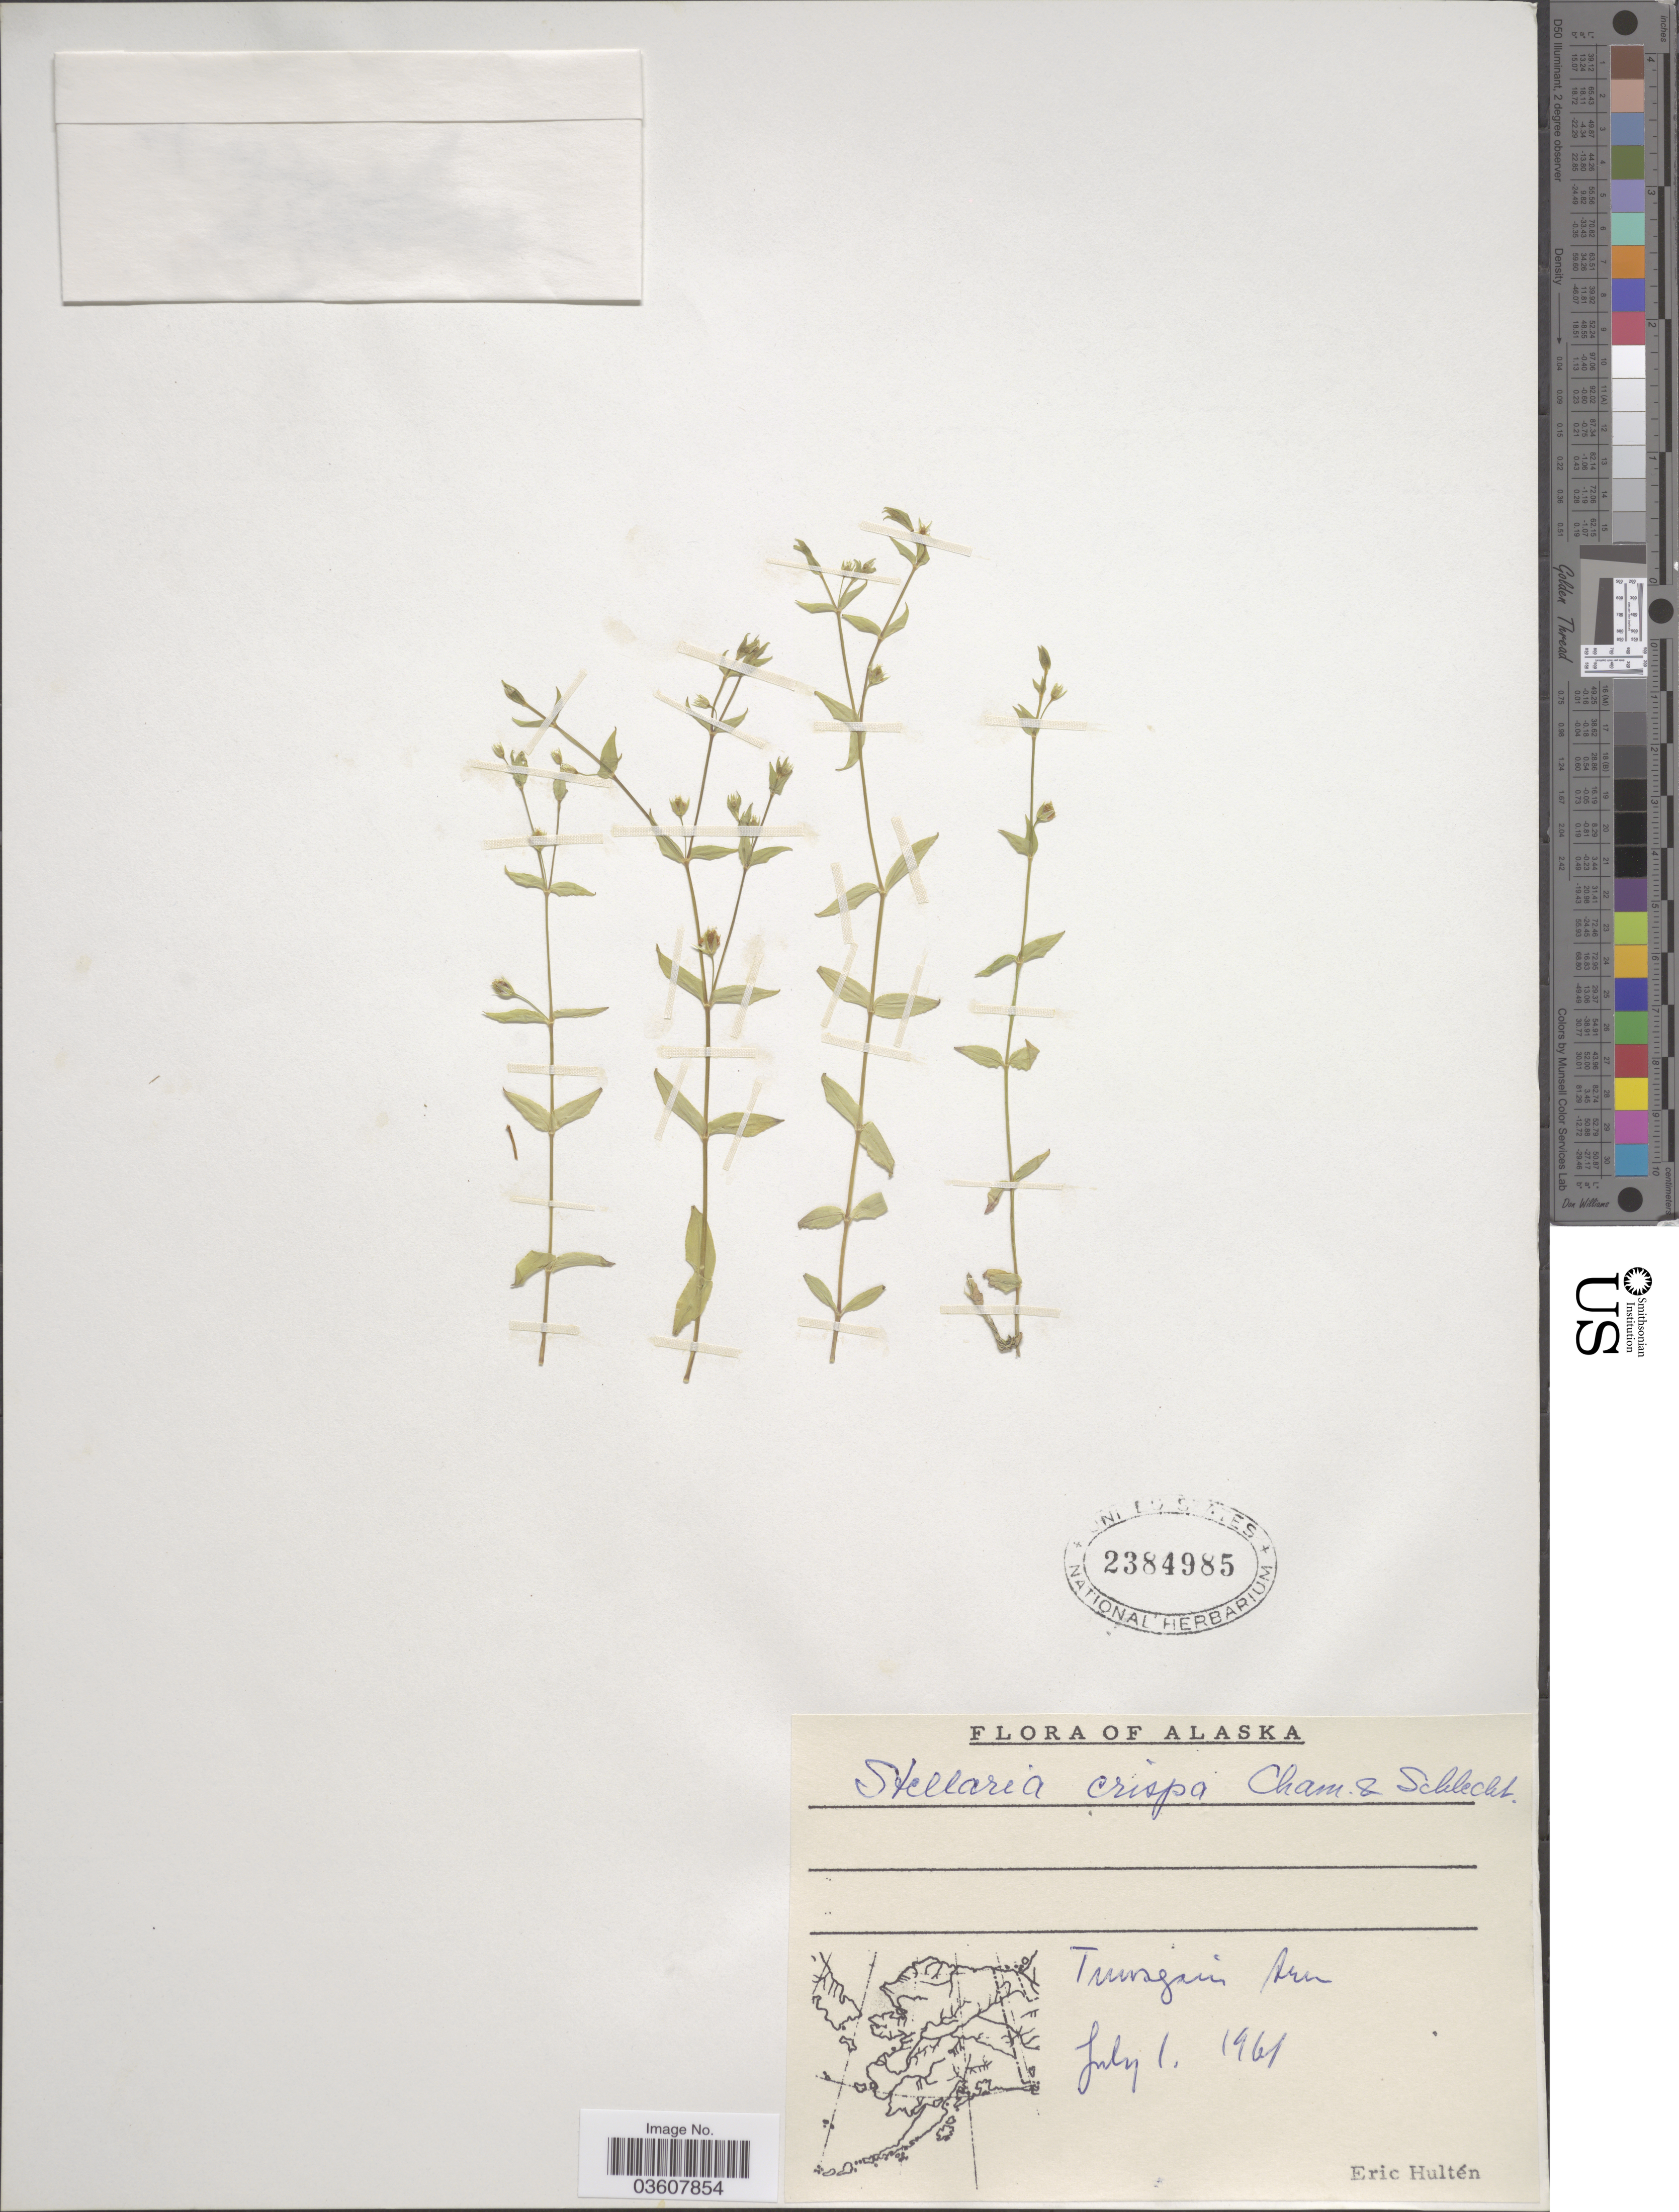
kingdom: Plantae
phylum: Tracheophyta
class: Magnoliopsida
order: Caryophyllales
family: Caryophyllaceae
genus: Stellaria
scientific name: Stellaria crispa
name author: Cham. & Schltdl.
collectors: E. G. Hultén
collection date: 1961-07-01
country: United States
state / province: Alaska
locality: Turnagain Arm.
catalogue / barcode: US 2384985